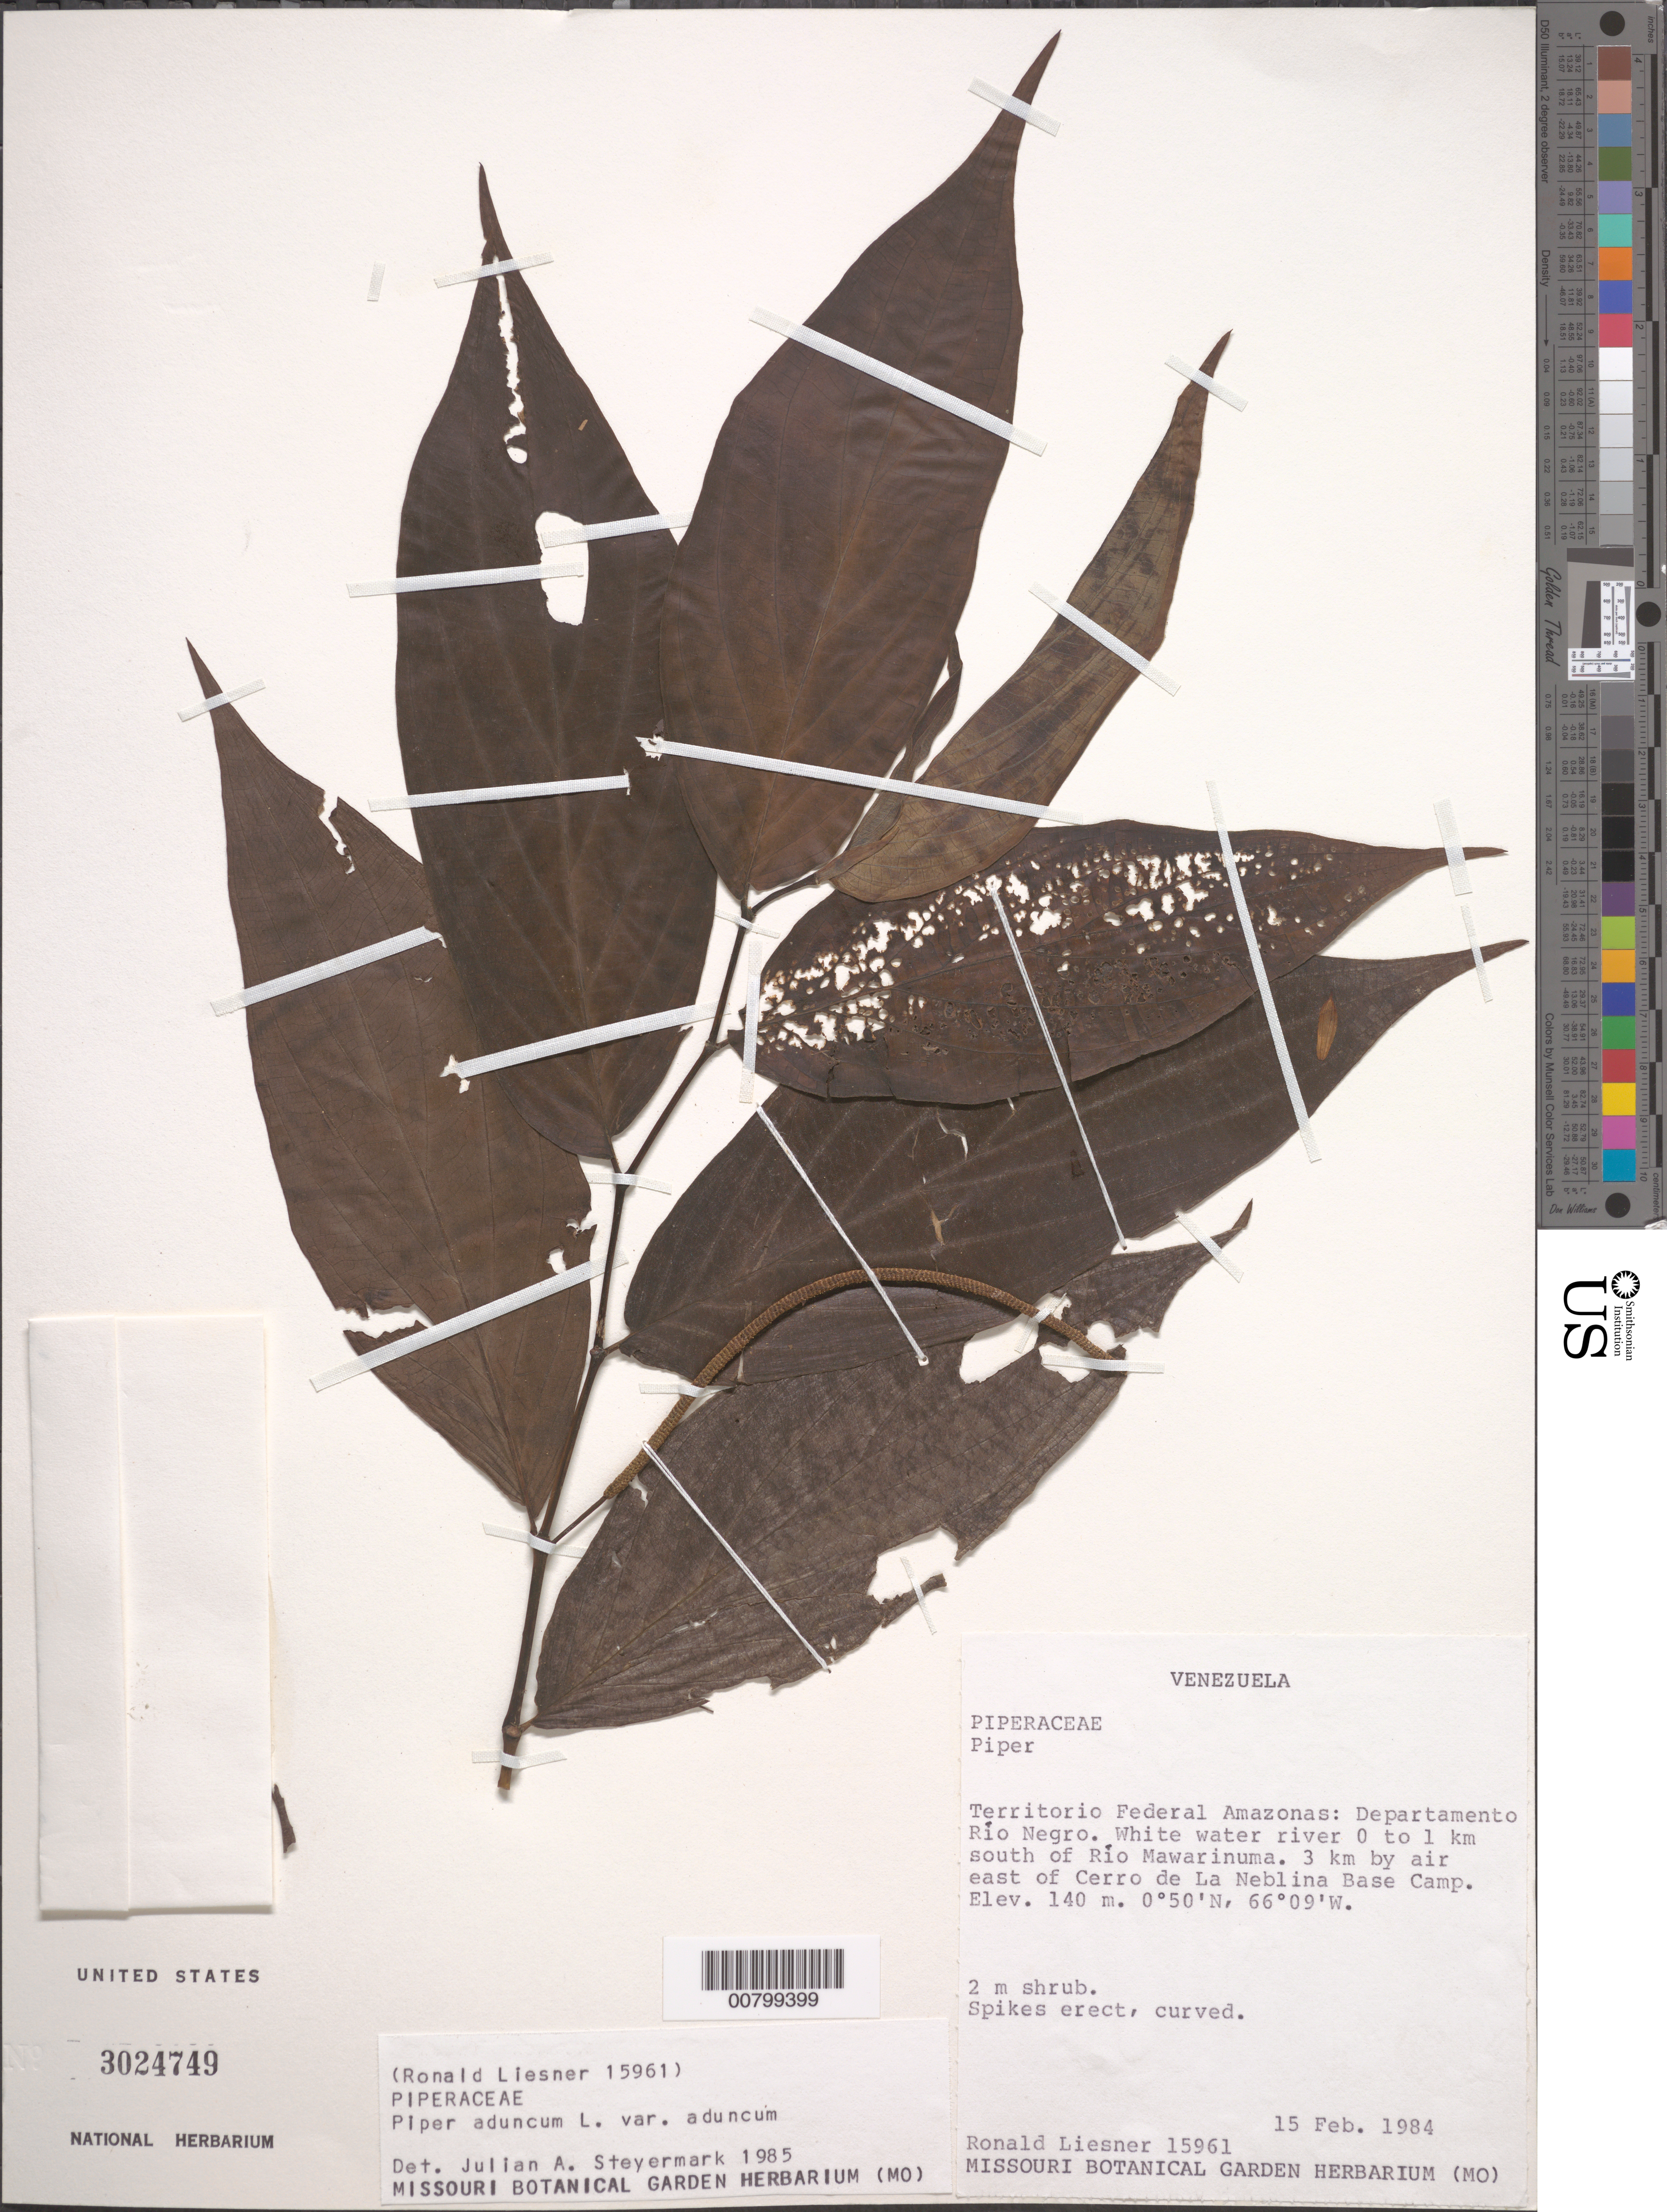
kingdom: Plantae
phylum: Tracheophyta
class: Magnoliopsida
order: Piperales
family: Piperaceae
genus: Piper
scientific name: Piper aduncum var. aduncum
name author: L.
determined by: Steyermark, Julian A., (VEN)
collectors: R. L. Liesner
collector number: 15961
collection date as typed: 15-Feb-84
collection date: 1984-02-15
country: Venezuela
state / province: Amazonas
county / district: Río Negro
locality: Río Mawarinuma, 0-1 km S of, 3 km by air east of Cerro de la Neblina base camp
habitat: White water river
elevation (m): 140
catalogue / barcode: US 3024749